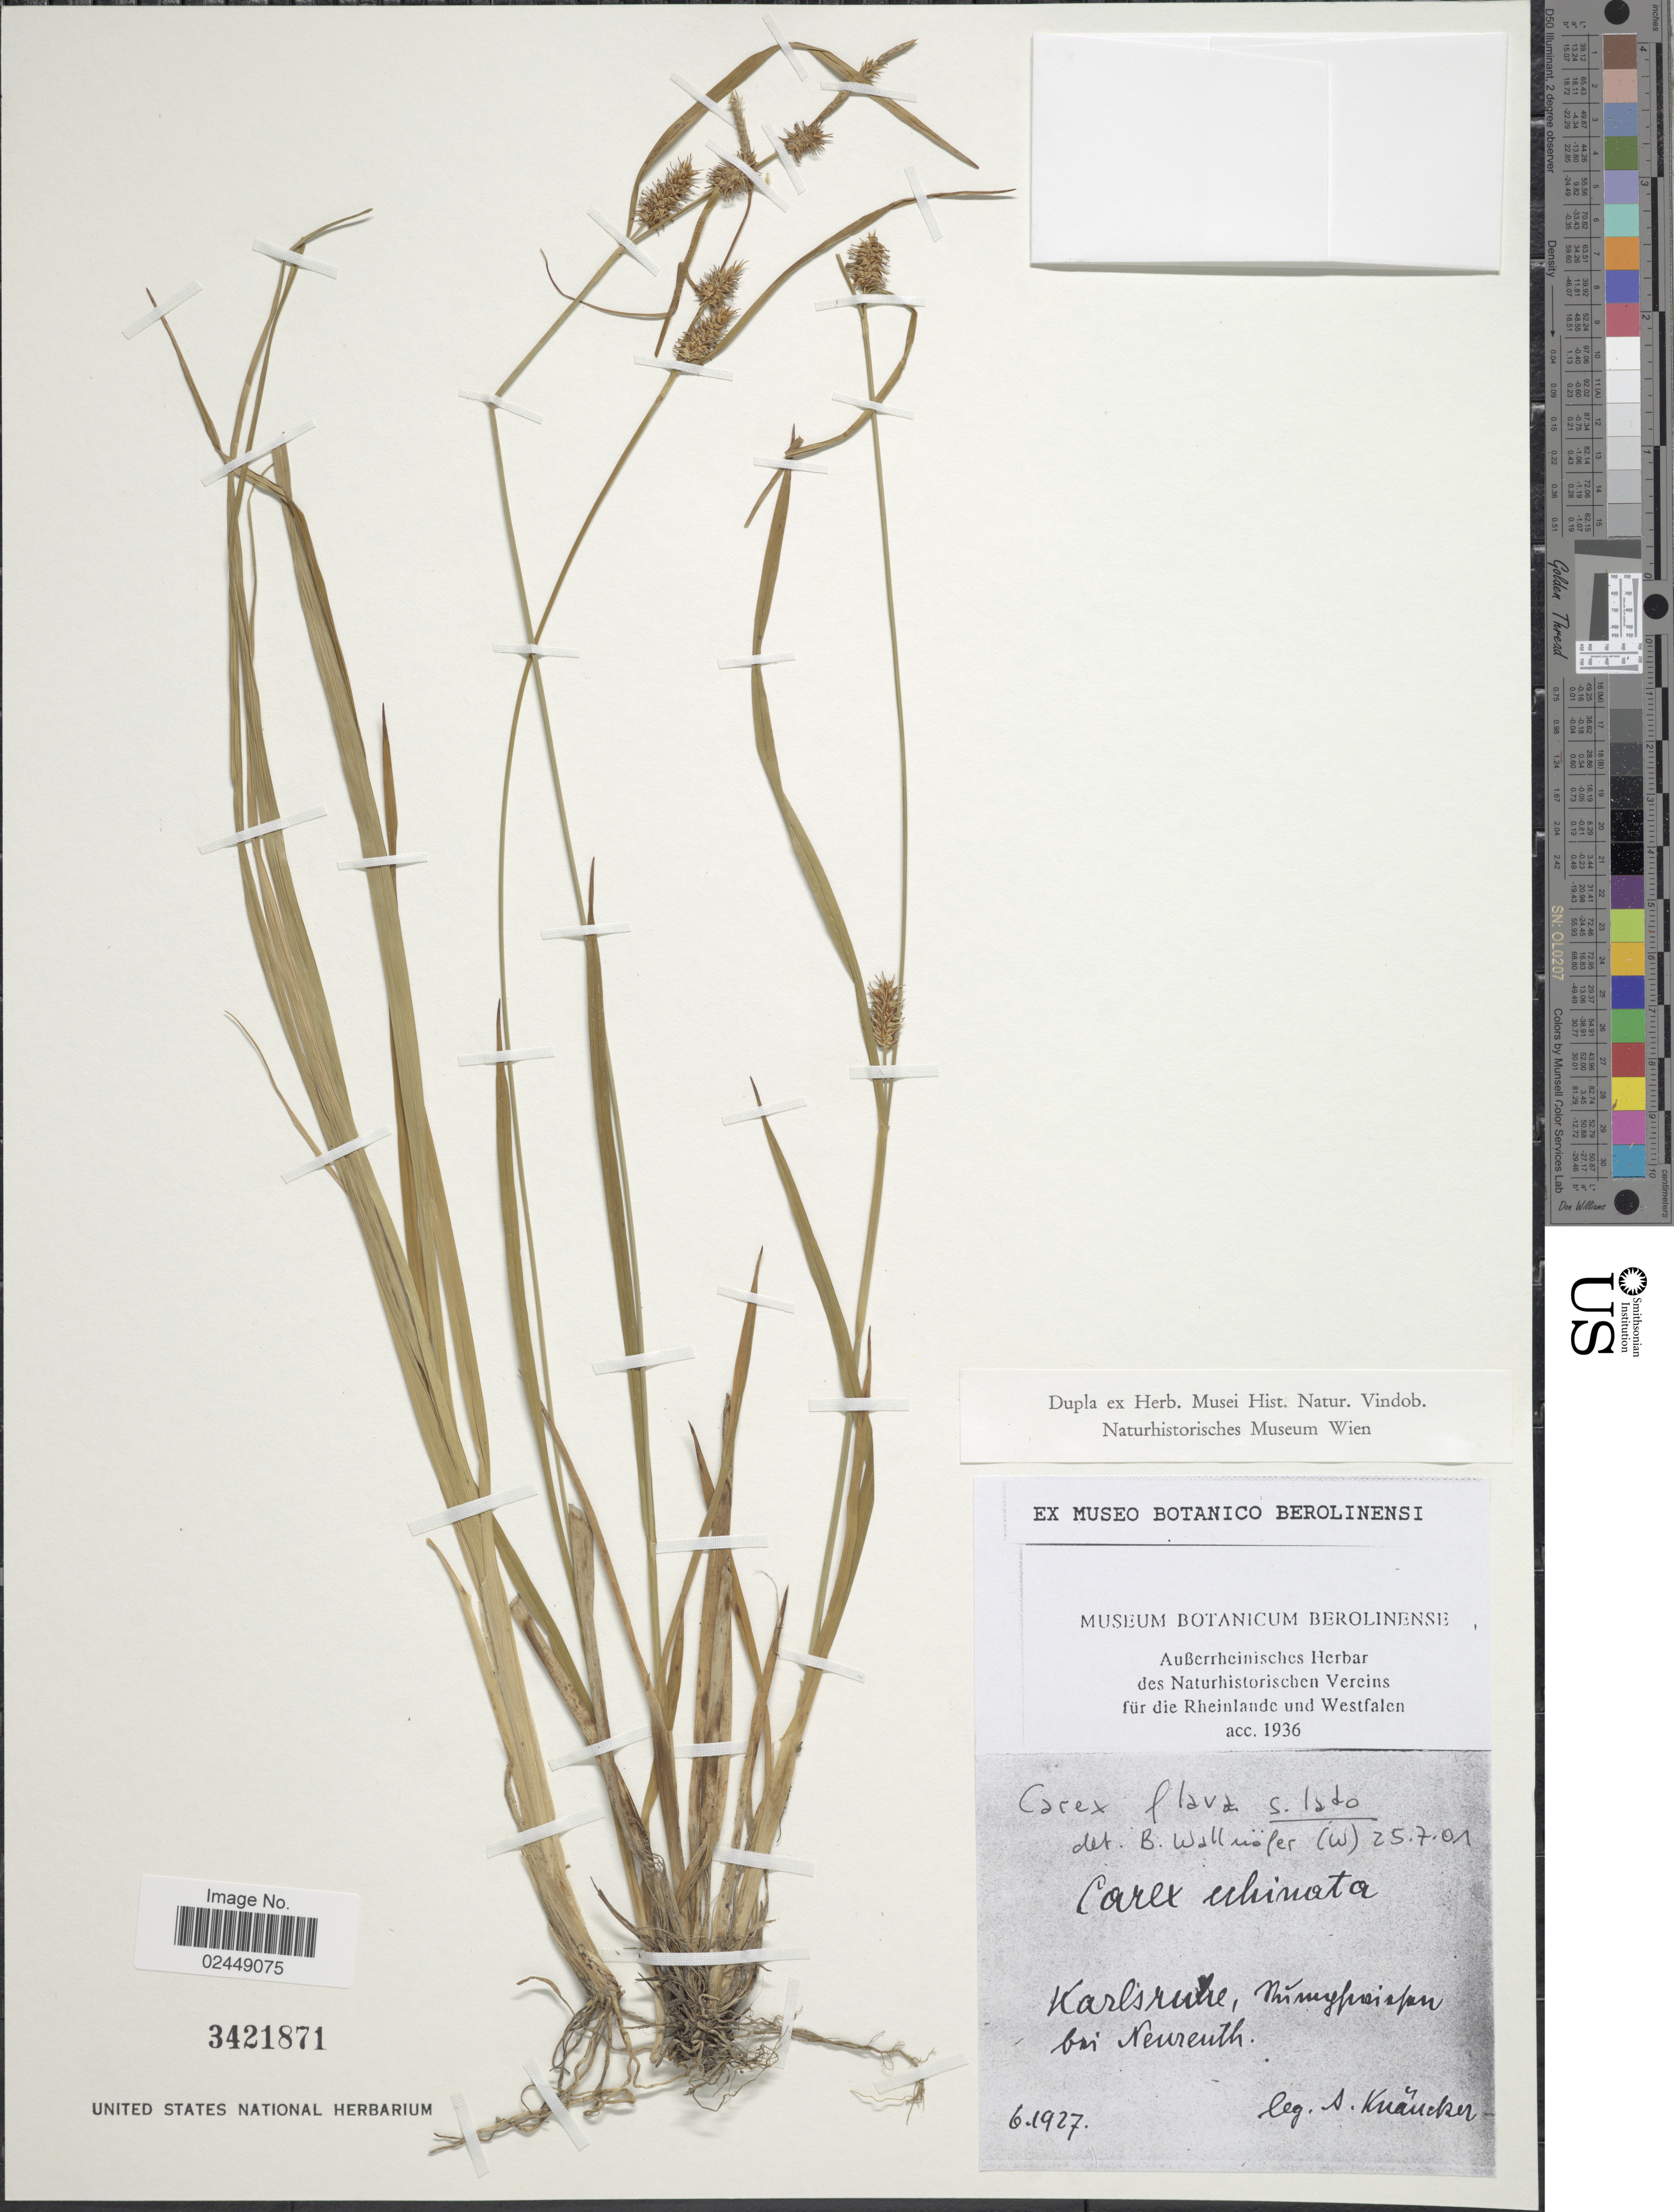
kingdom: Plantae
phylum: Tracheophyta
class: Liliopsida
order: Poales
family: Cyperaceae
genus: Carex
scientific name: Carex flava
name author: L.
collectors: A. Kneucker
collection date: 1927-06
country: Germany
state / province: Baden-Württemberg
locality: Karlsruhe, [illegible text] bai Neureuth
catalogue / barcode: US 3421871